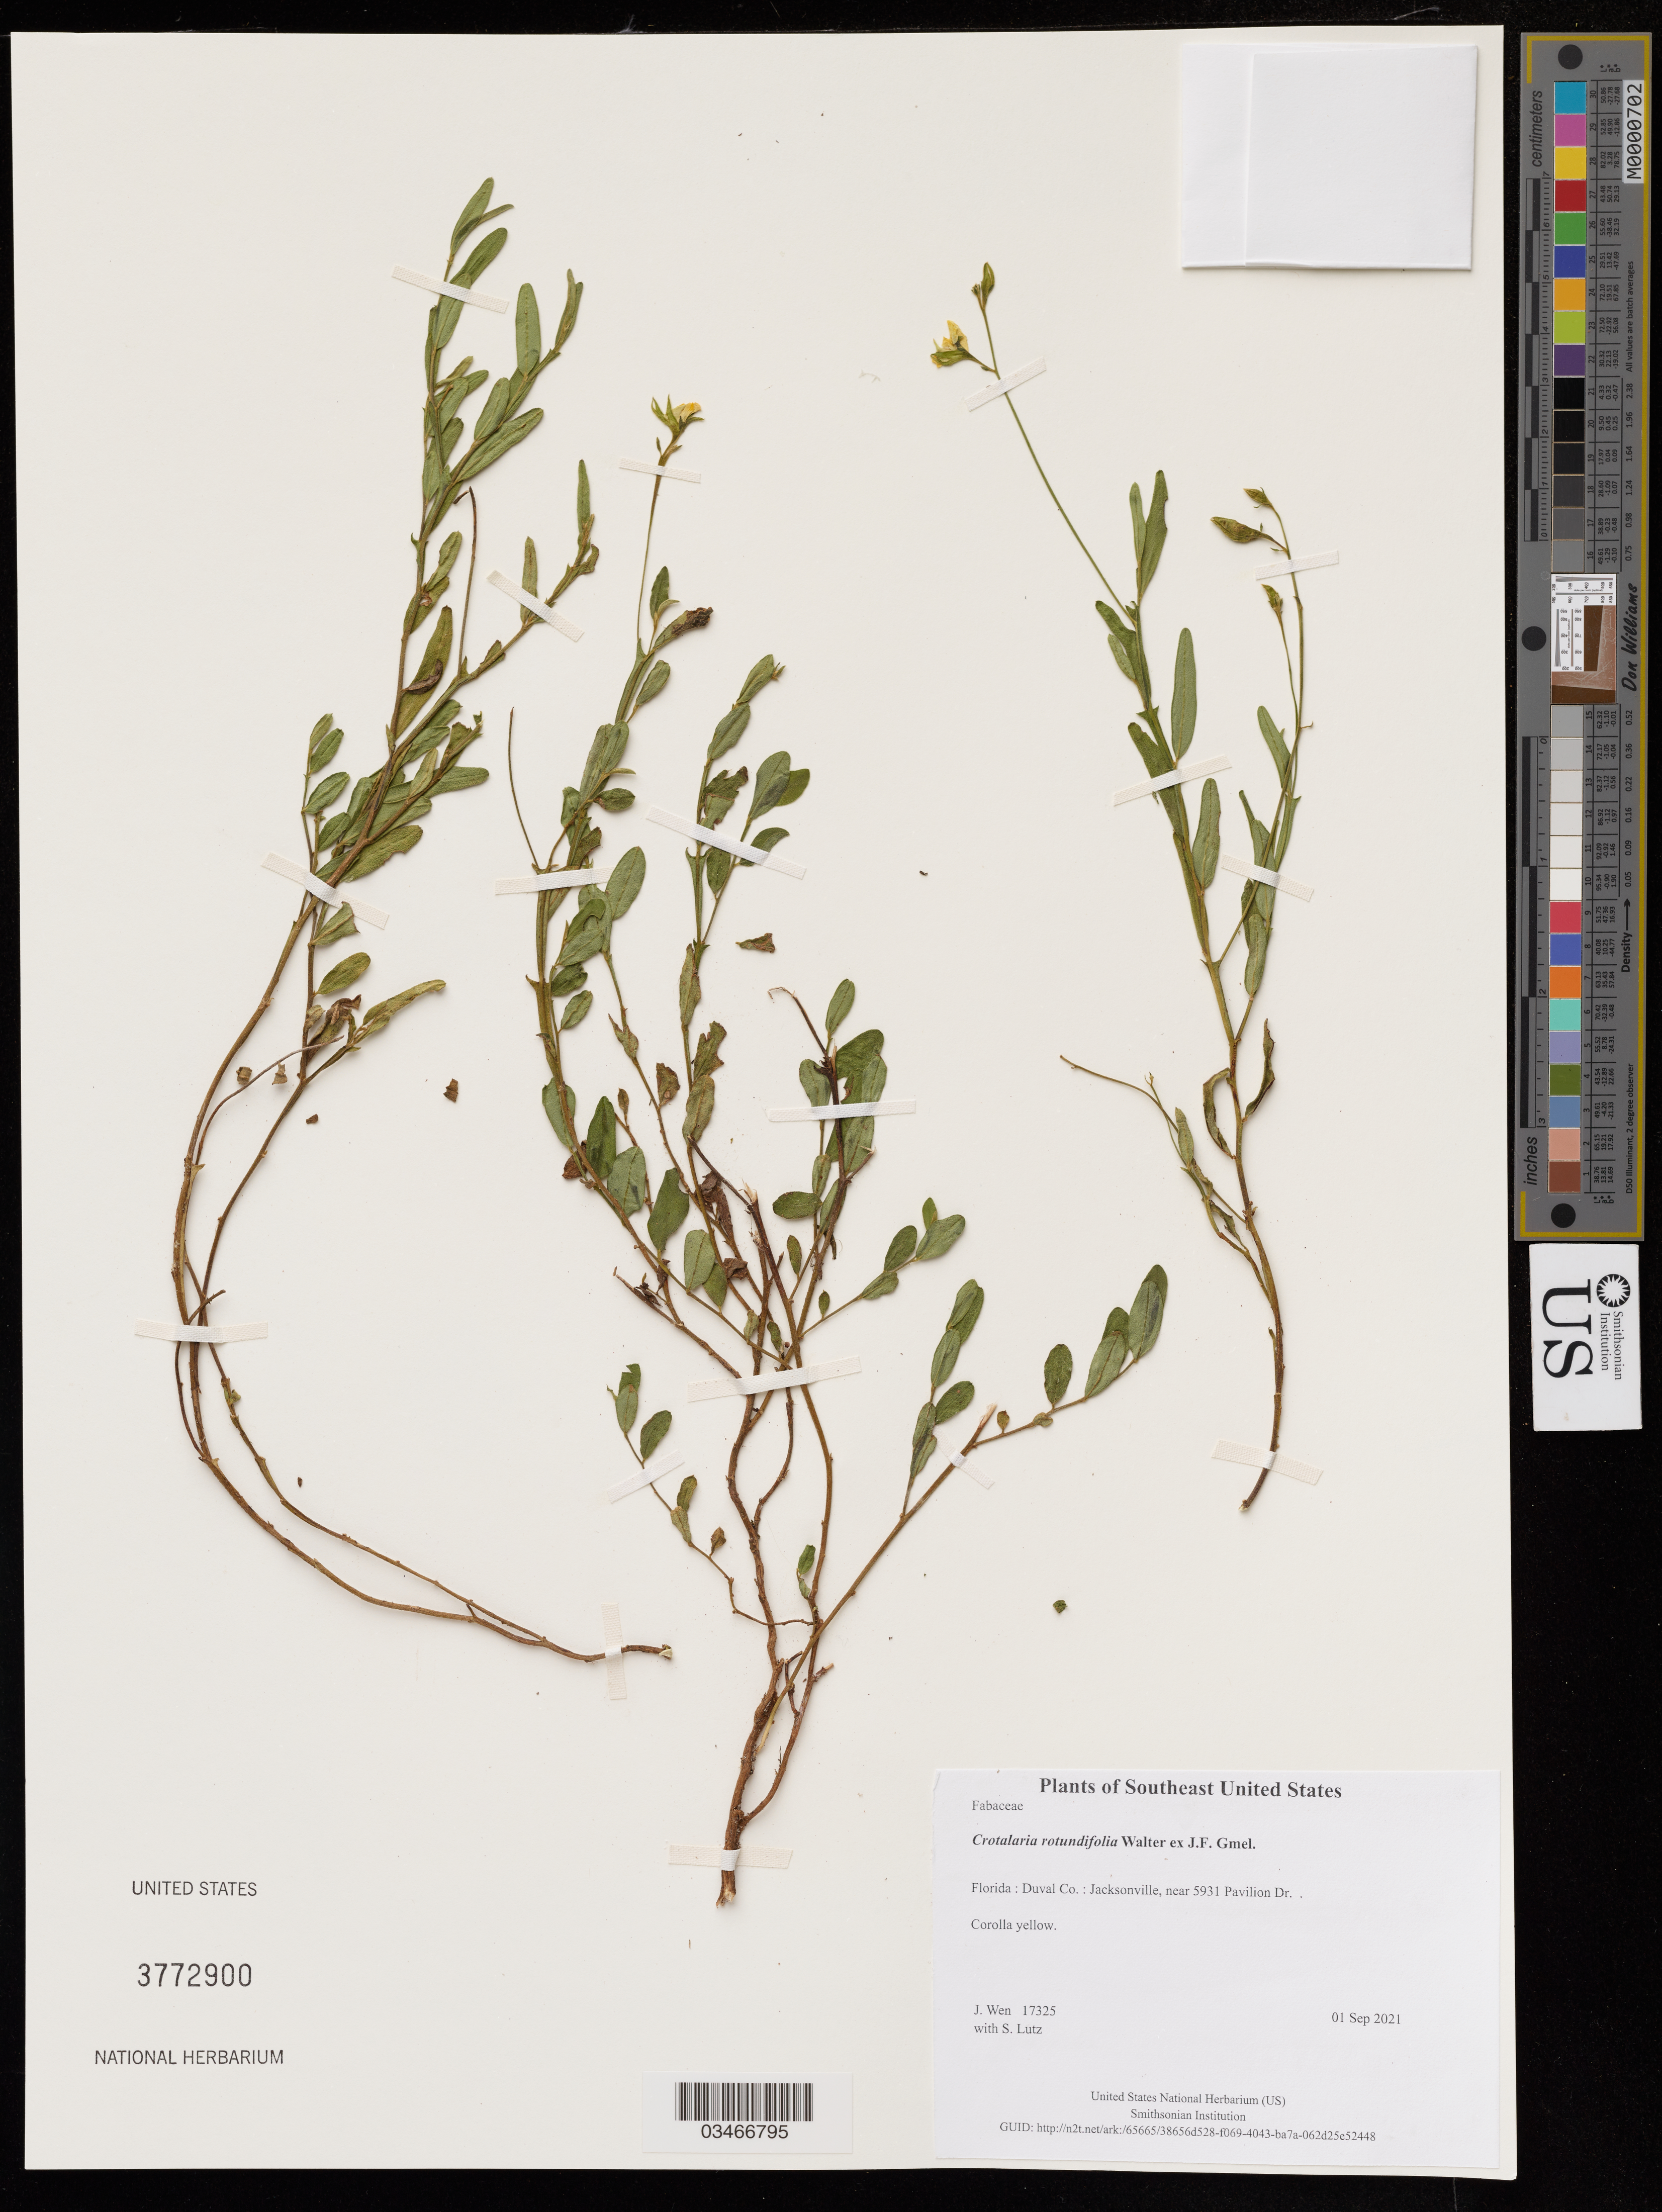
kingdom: Plantae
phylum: Tracheophyta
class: Magnoliopsida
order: Fabales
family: Fabaceae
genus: Crotalaria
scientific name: Crotalaria rotundifolia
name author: Walter ex J.F. Gmel.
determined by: Wen, Jun, (BOT), Smithsonian Institution - National Museum of Natural History (UNITED STATES)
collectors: J. Wen & S. Lutz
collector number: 17325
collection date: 2021-09-01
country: United States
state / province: Florida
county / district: Duval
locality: Jacksonville, near 5931 Pavilion Dr.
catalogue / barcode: US 3772900